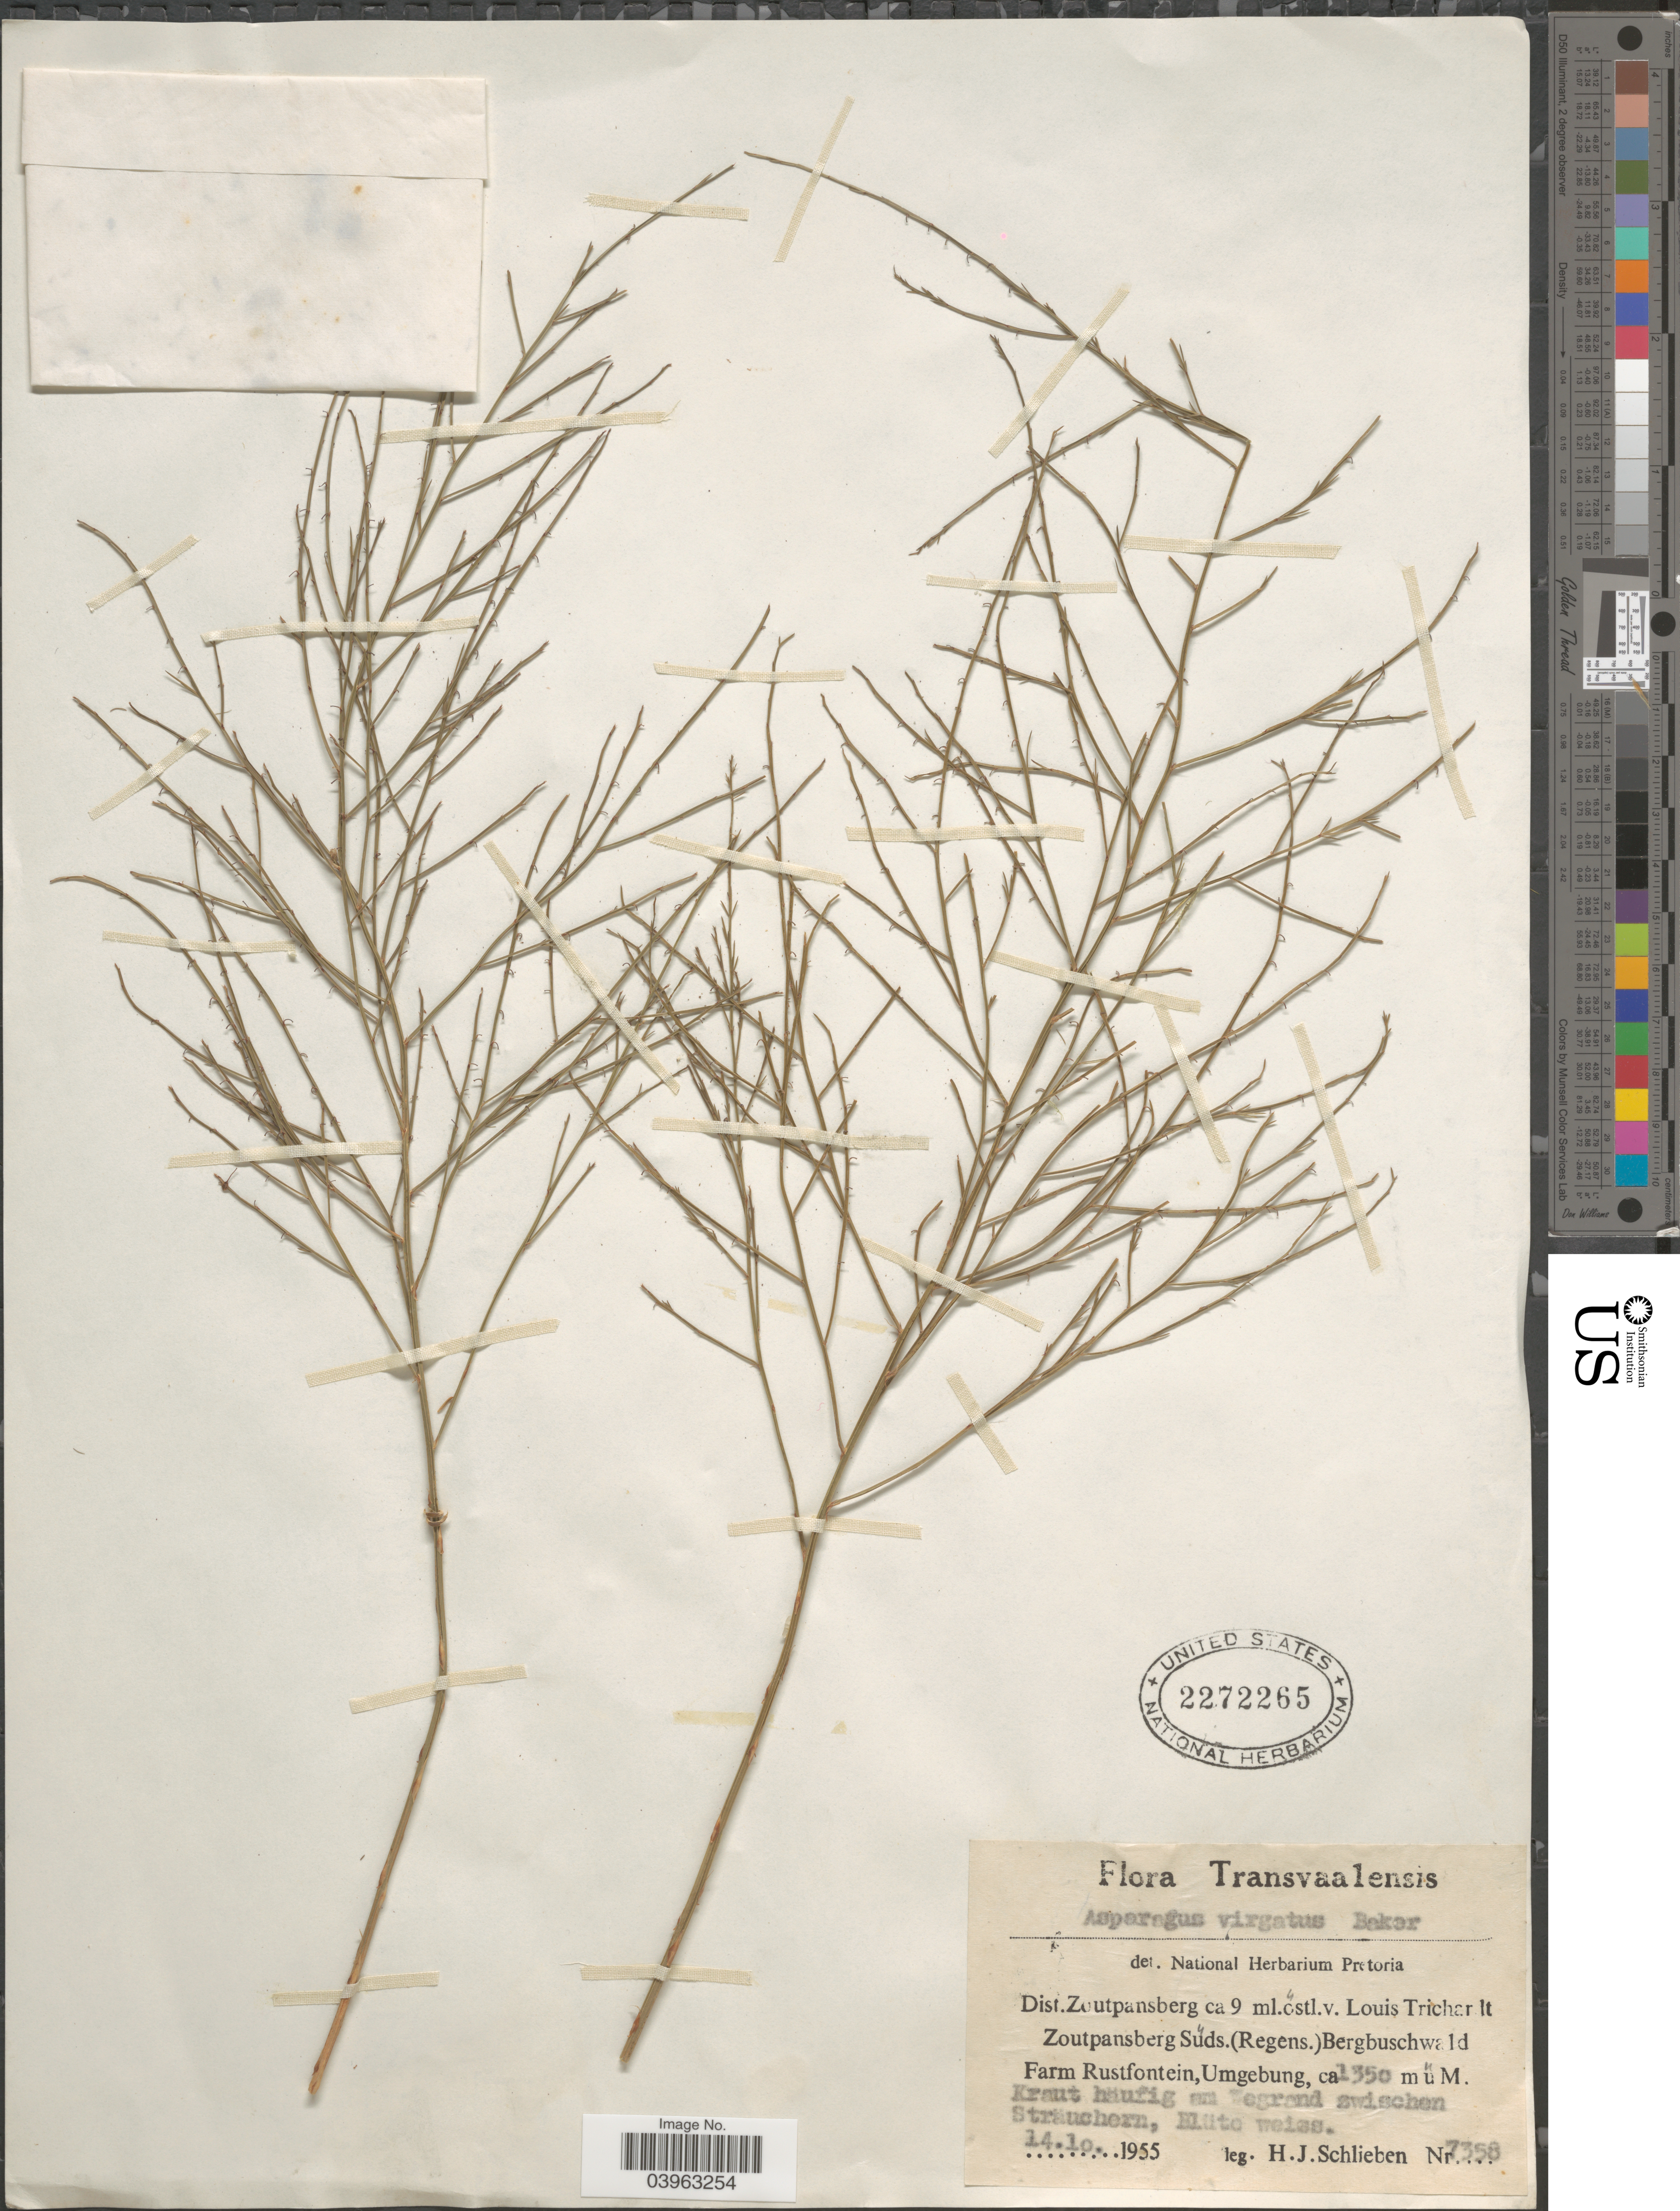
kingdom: Plantae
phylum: Tracheophyta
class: Liliopsida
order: Asparagales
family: Asparagaceae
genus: Asparagus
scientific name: Asparagus virgatus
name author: Baker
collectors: H. J. Schlieben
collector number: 7358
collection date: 1955-10-14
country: South Africa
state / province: Limpopo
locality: Transvaalensis. Dist. Zoutpansberg ca 9 ml.ostl.v. Louis Trichardt Zoutpansberg Süds(Regens.) Bergbuschwald. Farm Rustfontein, Umgebung.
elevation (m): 1350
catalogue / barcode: US 2272265